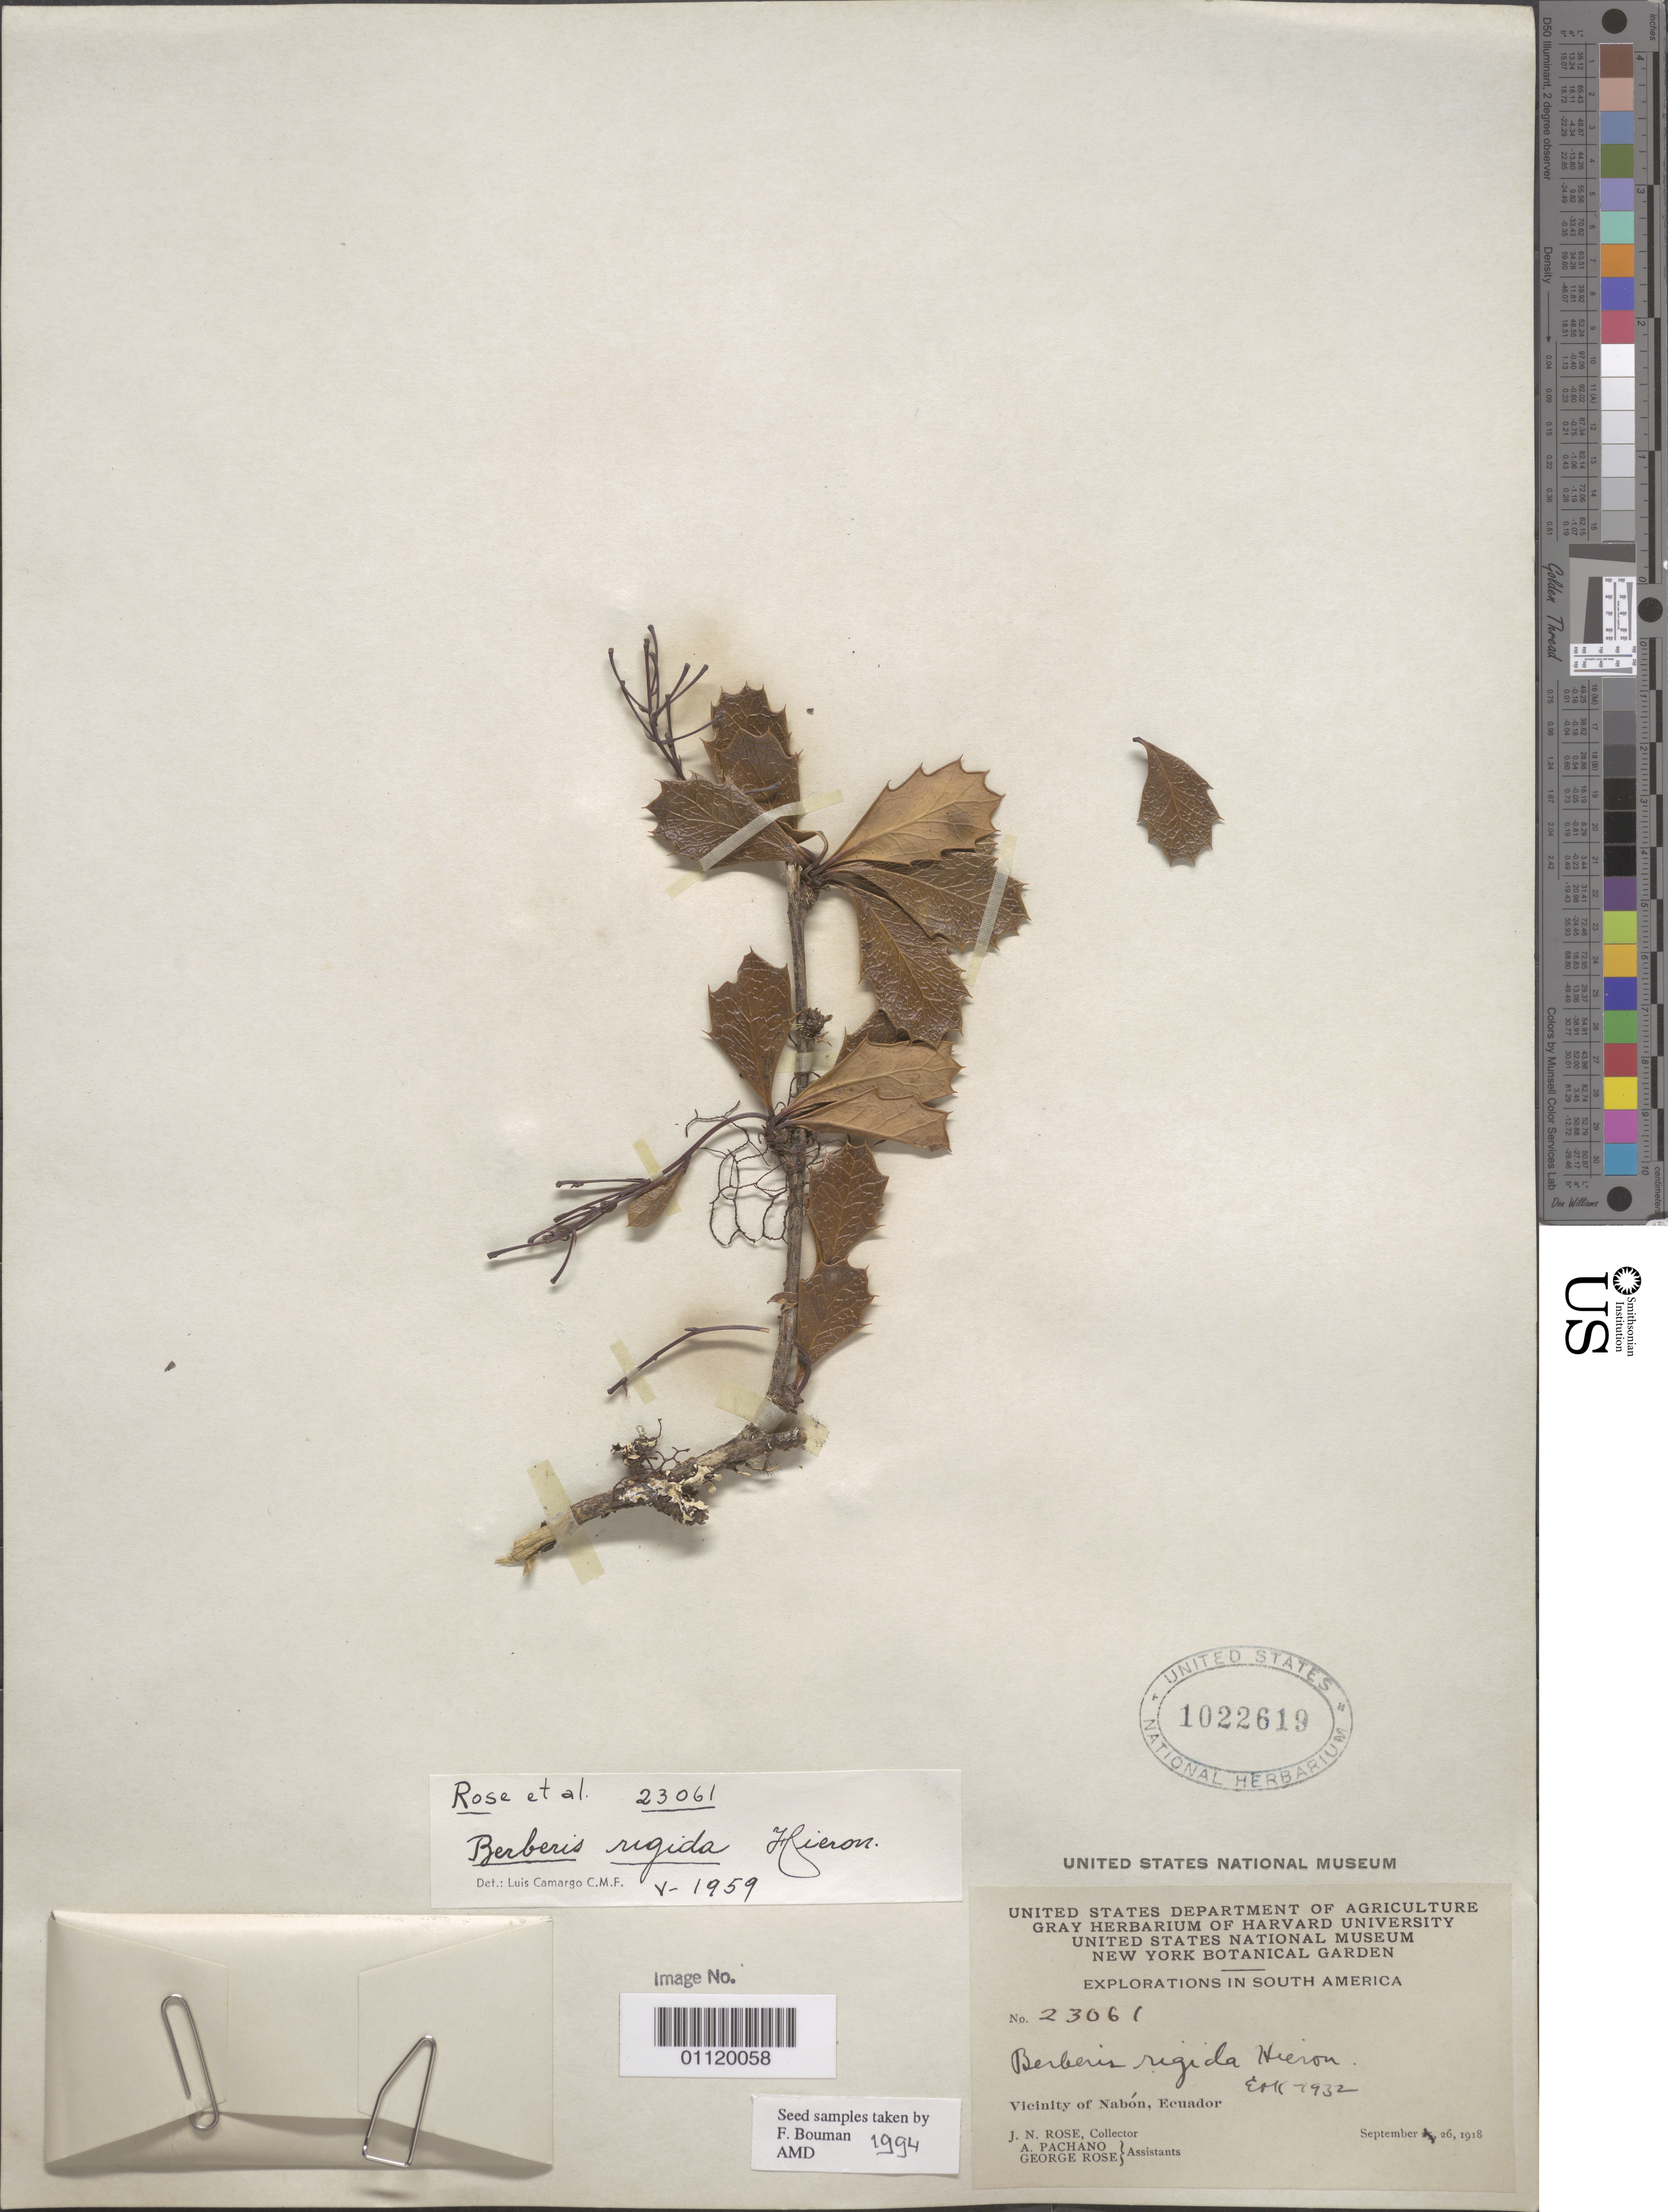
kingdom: Plantae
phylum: Tracheophyta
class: Magnoliopsida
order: Ranunculales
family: Berberidaceae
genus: Berberis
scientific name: Berberis rigida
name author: Hieron.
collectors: J. N. Rose, A. Pachano & G. Rose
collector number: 23061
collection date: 1918-09-26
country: Ecuador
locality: Vicinity of Nabon.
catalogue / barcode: US 1022619